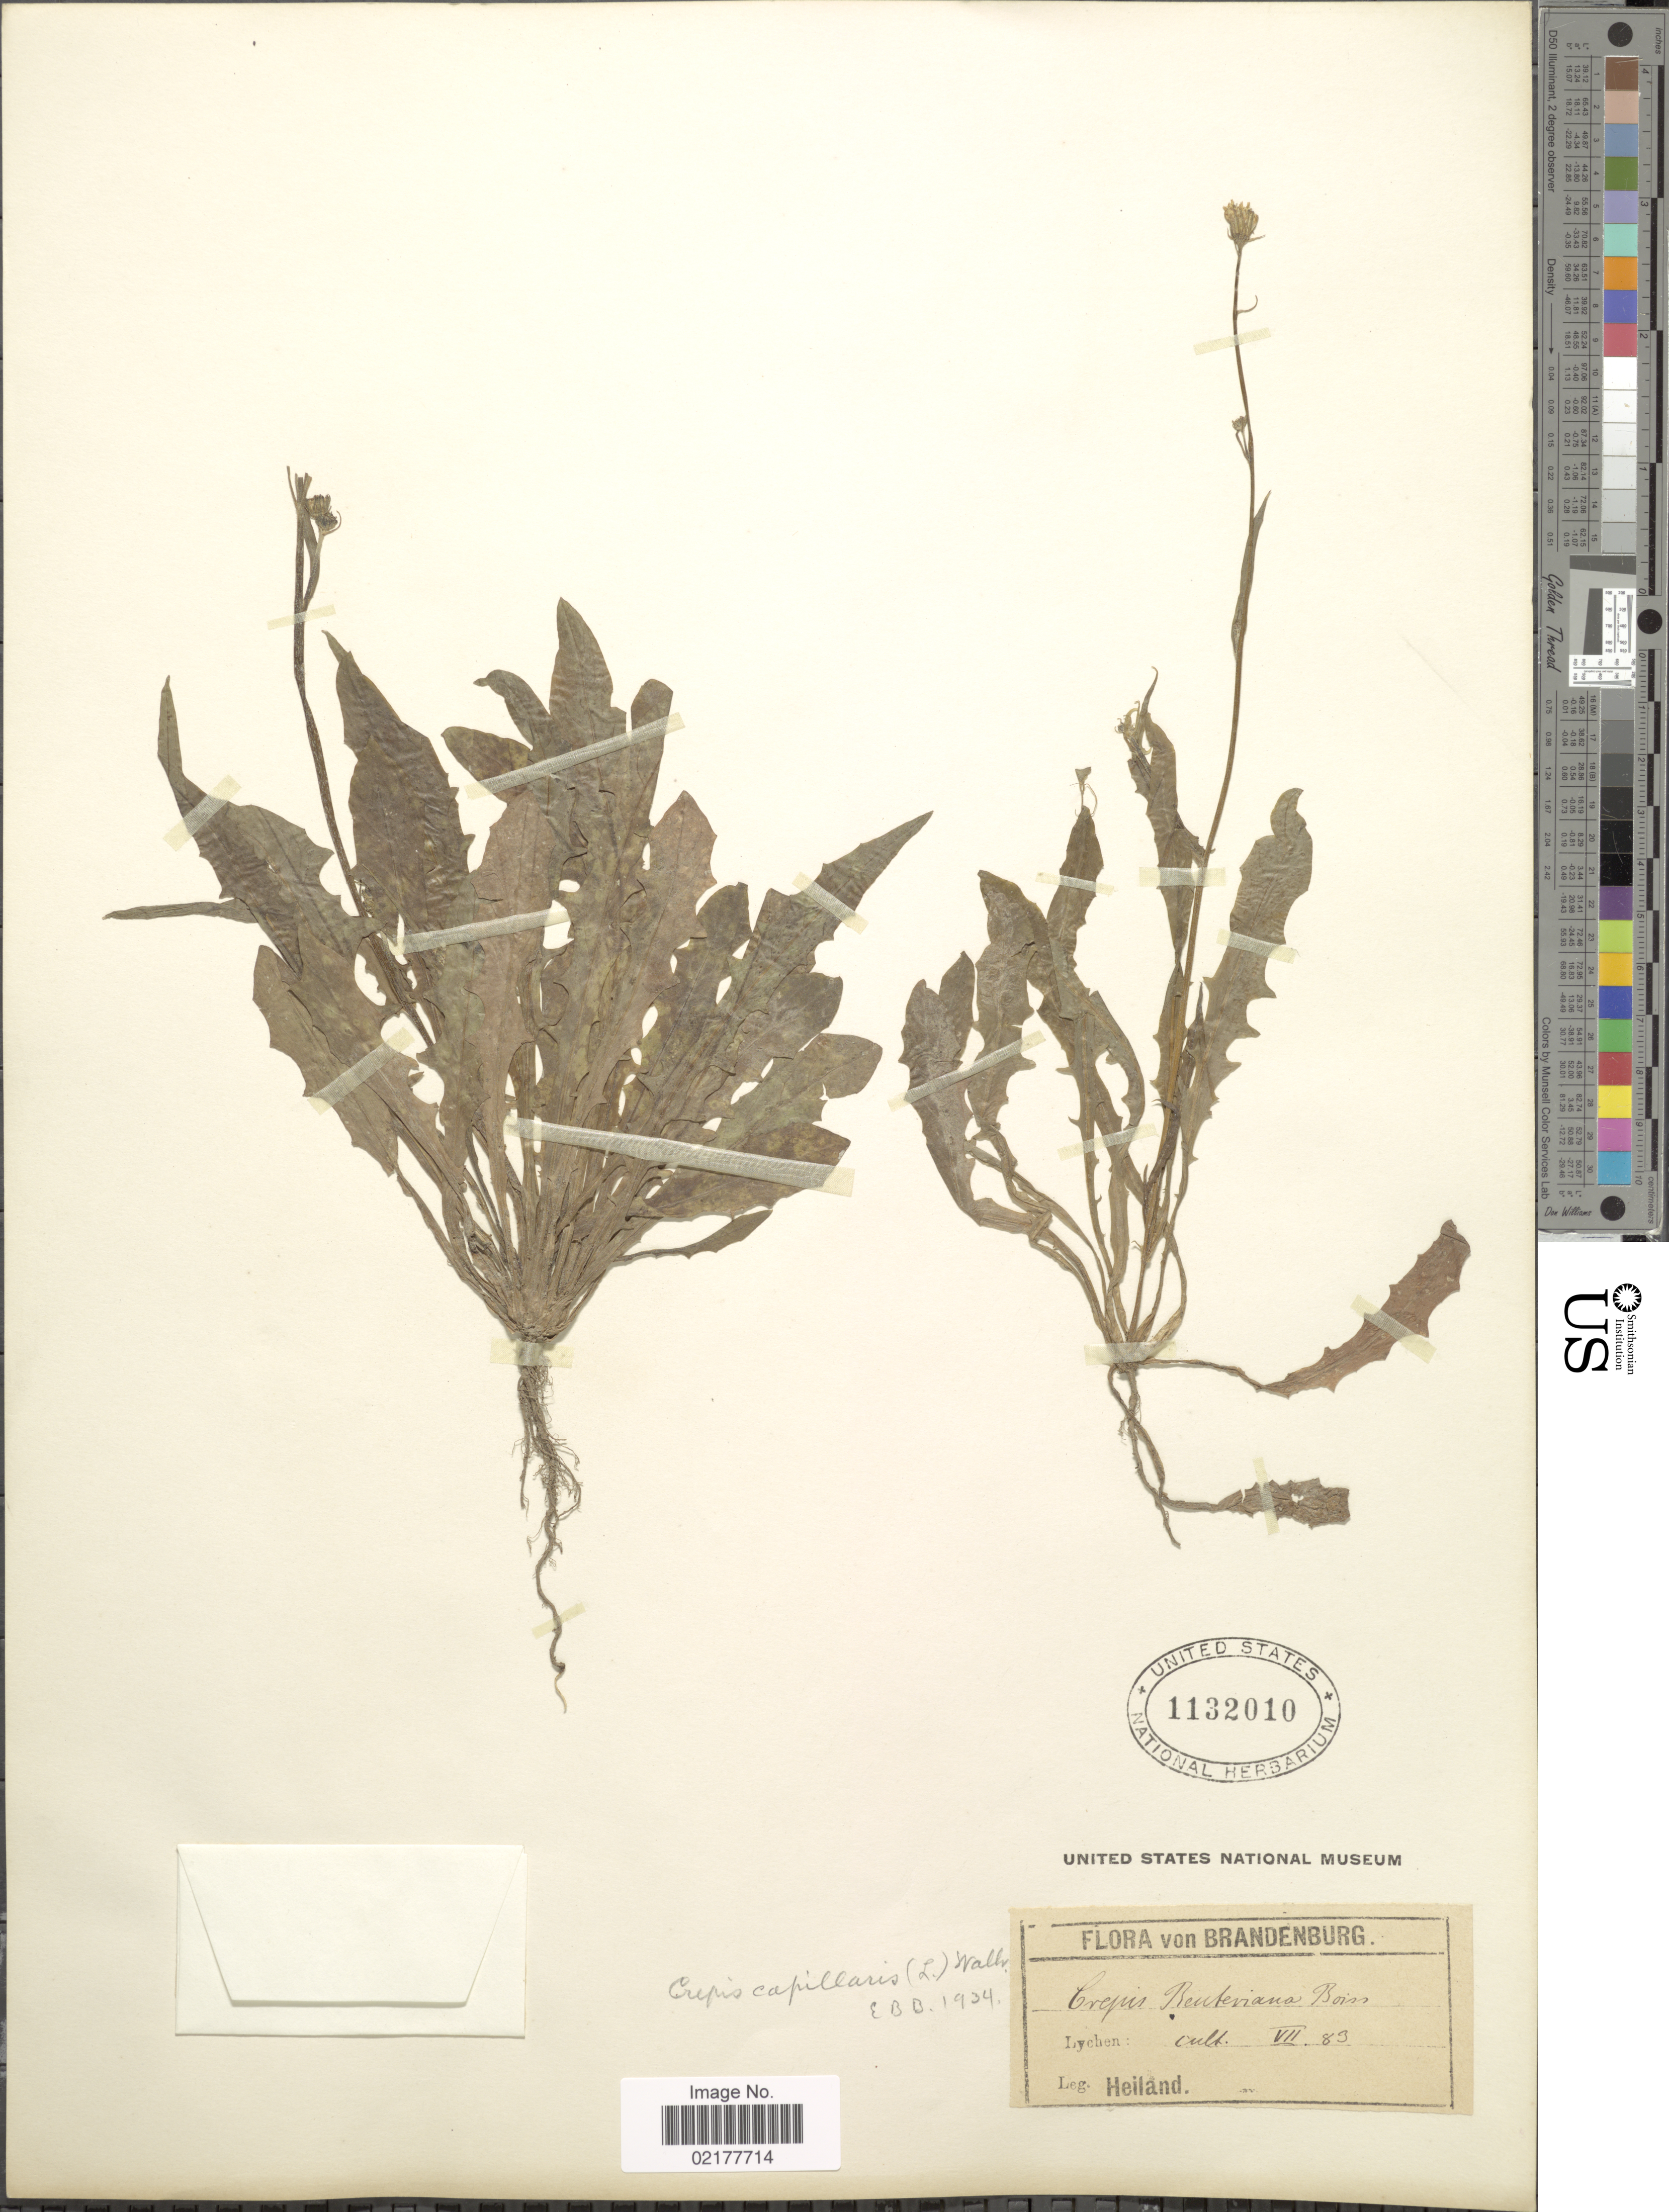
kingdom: Plantae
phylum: Tracheophyta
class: Magnoliopsida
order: Asterales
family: Asteraceae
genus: Crepis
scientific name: Crepis capillaris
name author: (L.) Wallr.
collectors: -. Heiland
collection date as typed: Transcribed d/m/y: /8/83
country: Germany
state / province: Brandenburg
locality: Lychen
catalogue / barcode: US 1132010